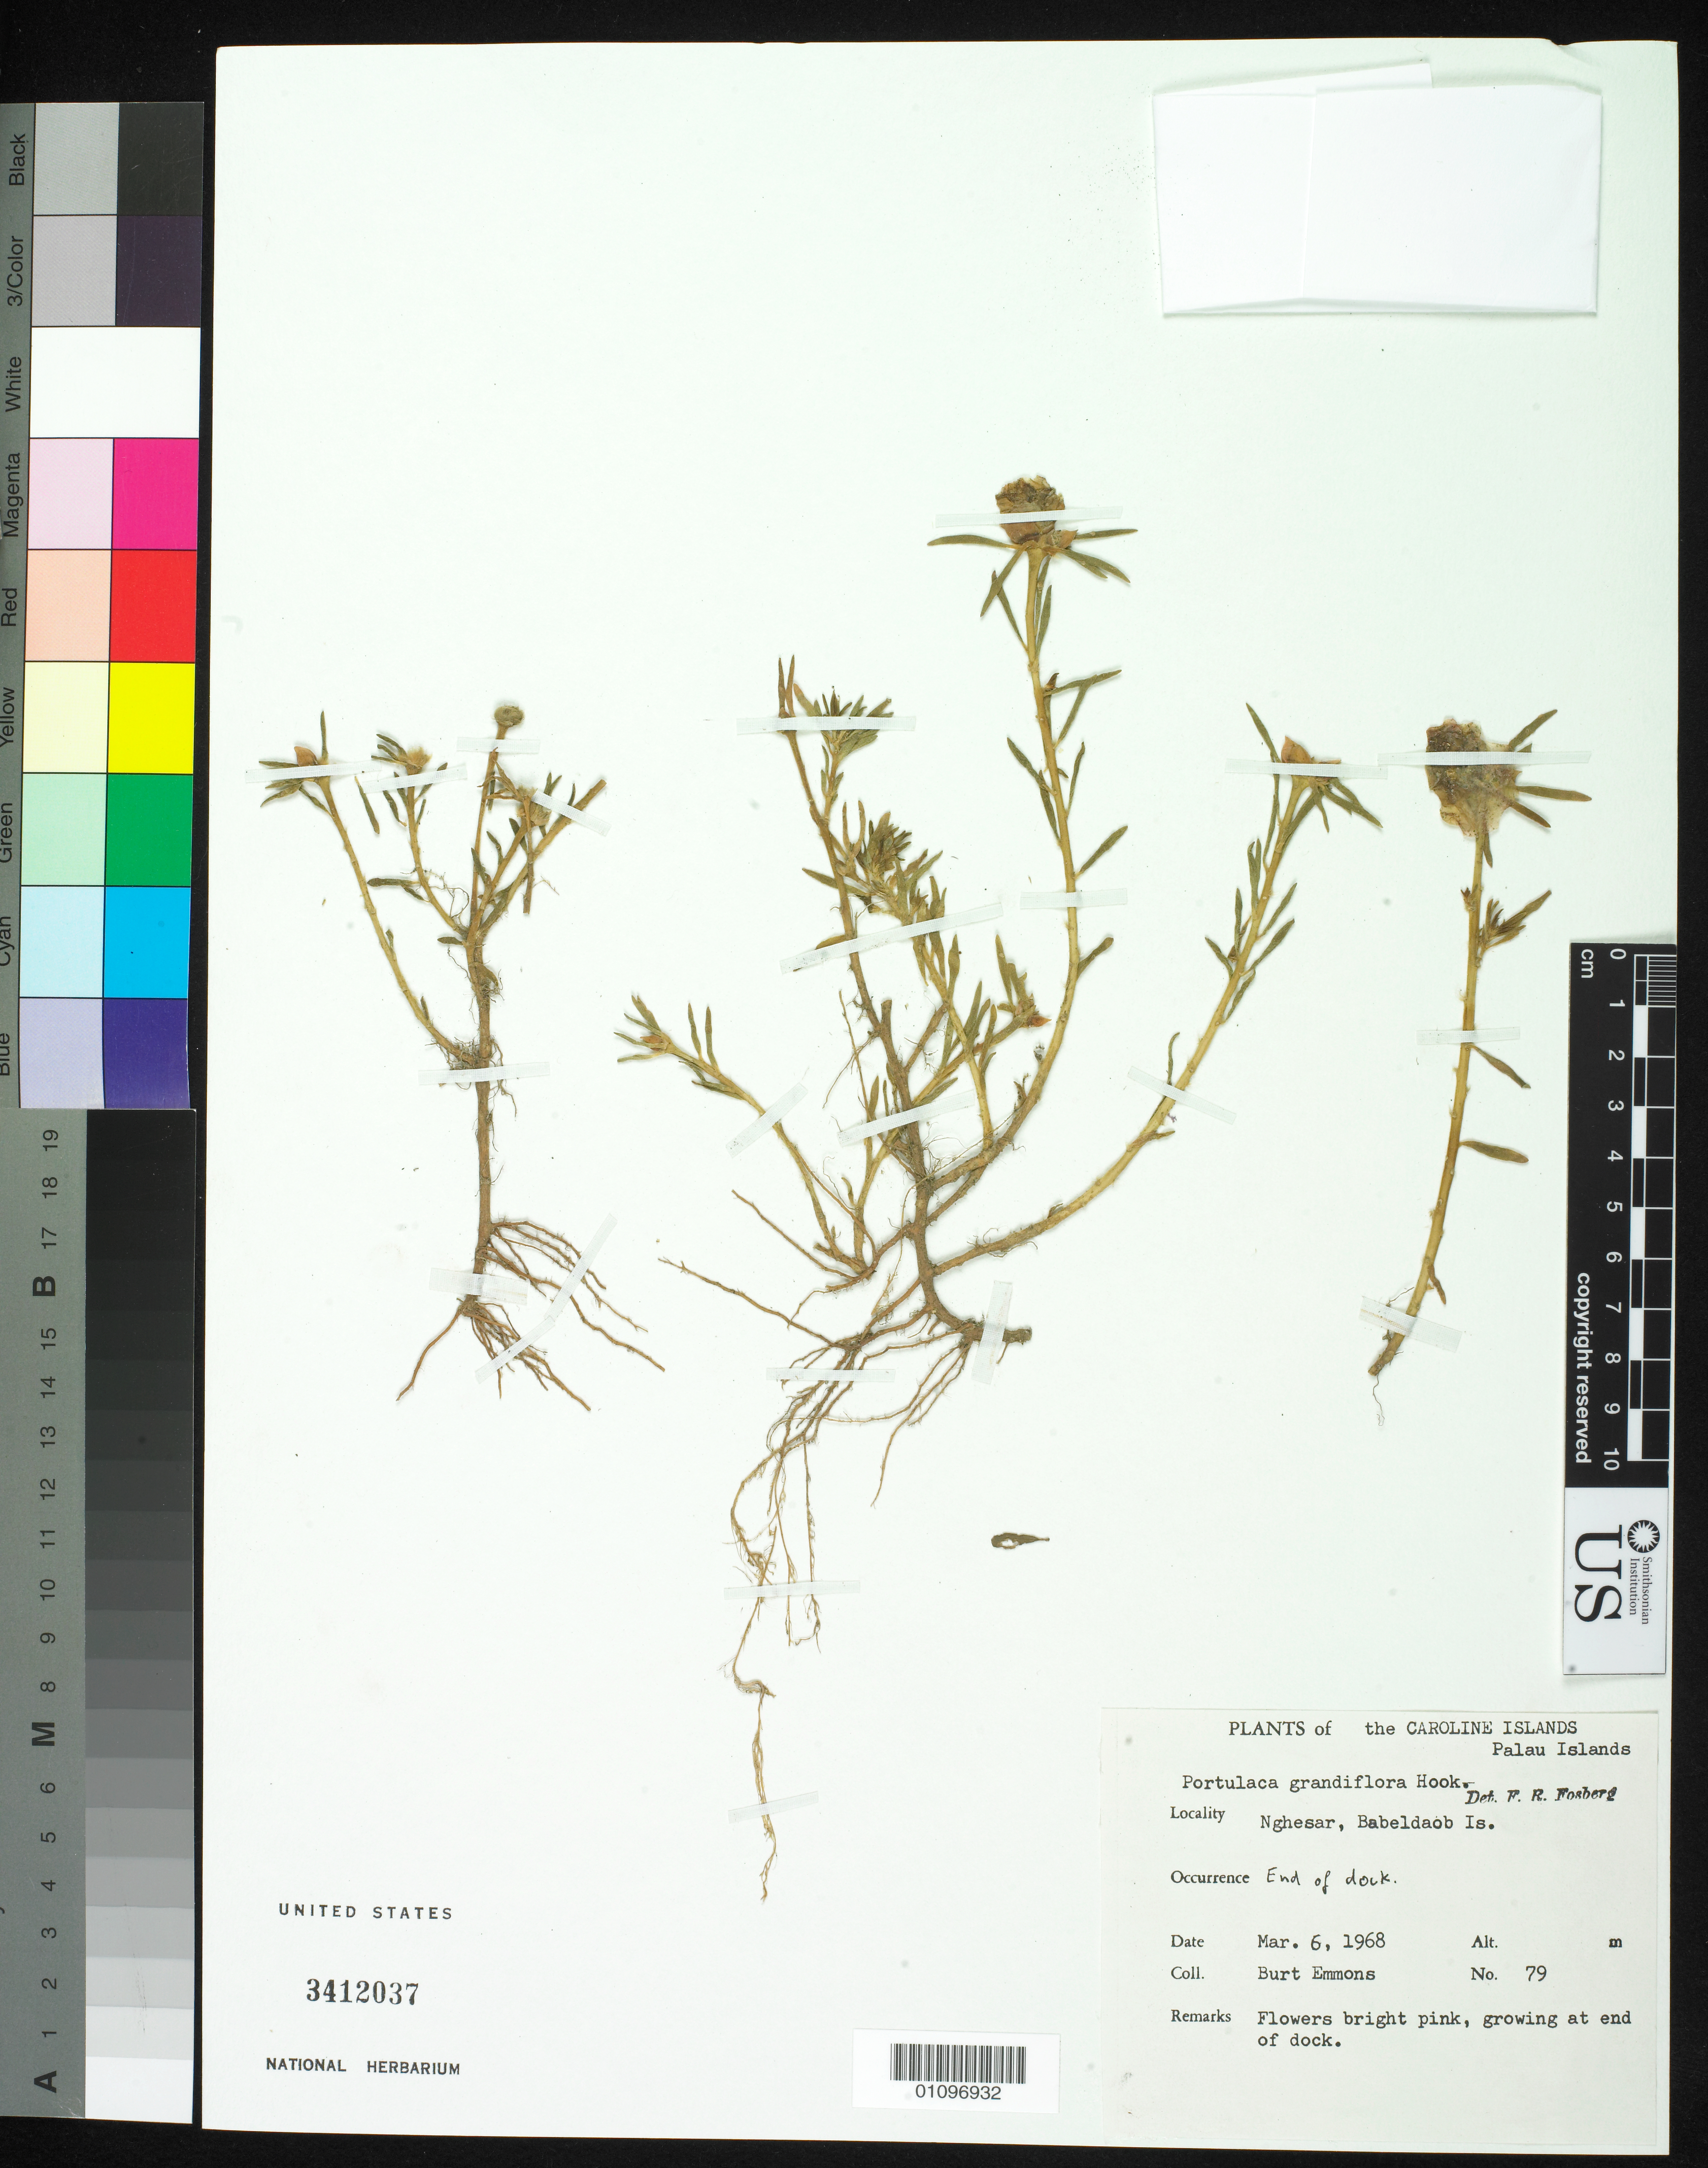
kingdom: Plantae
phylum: Tracheophyta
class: Magnoliopsida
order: Caryophyllales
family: Portulacaceae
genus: Portulaca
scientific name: Portulaca grandiflora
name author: Hook.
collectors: B. Emmons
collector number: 79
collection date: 1968-03-06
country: Palau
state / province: Ngchesar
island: Babeldaob [Babelthuap]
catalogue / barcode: US 3412037